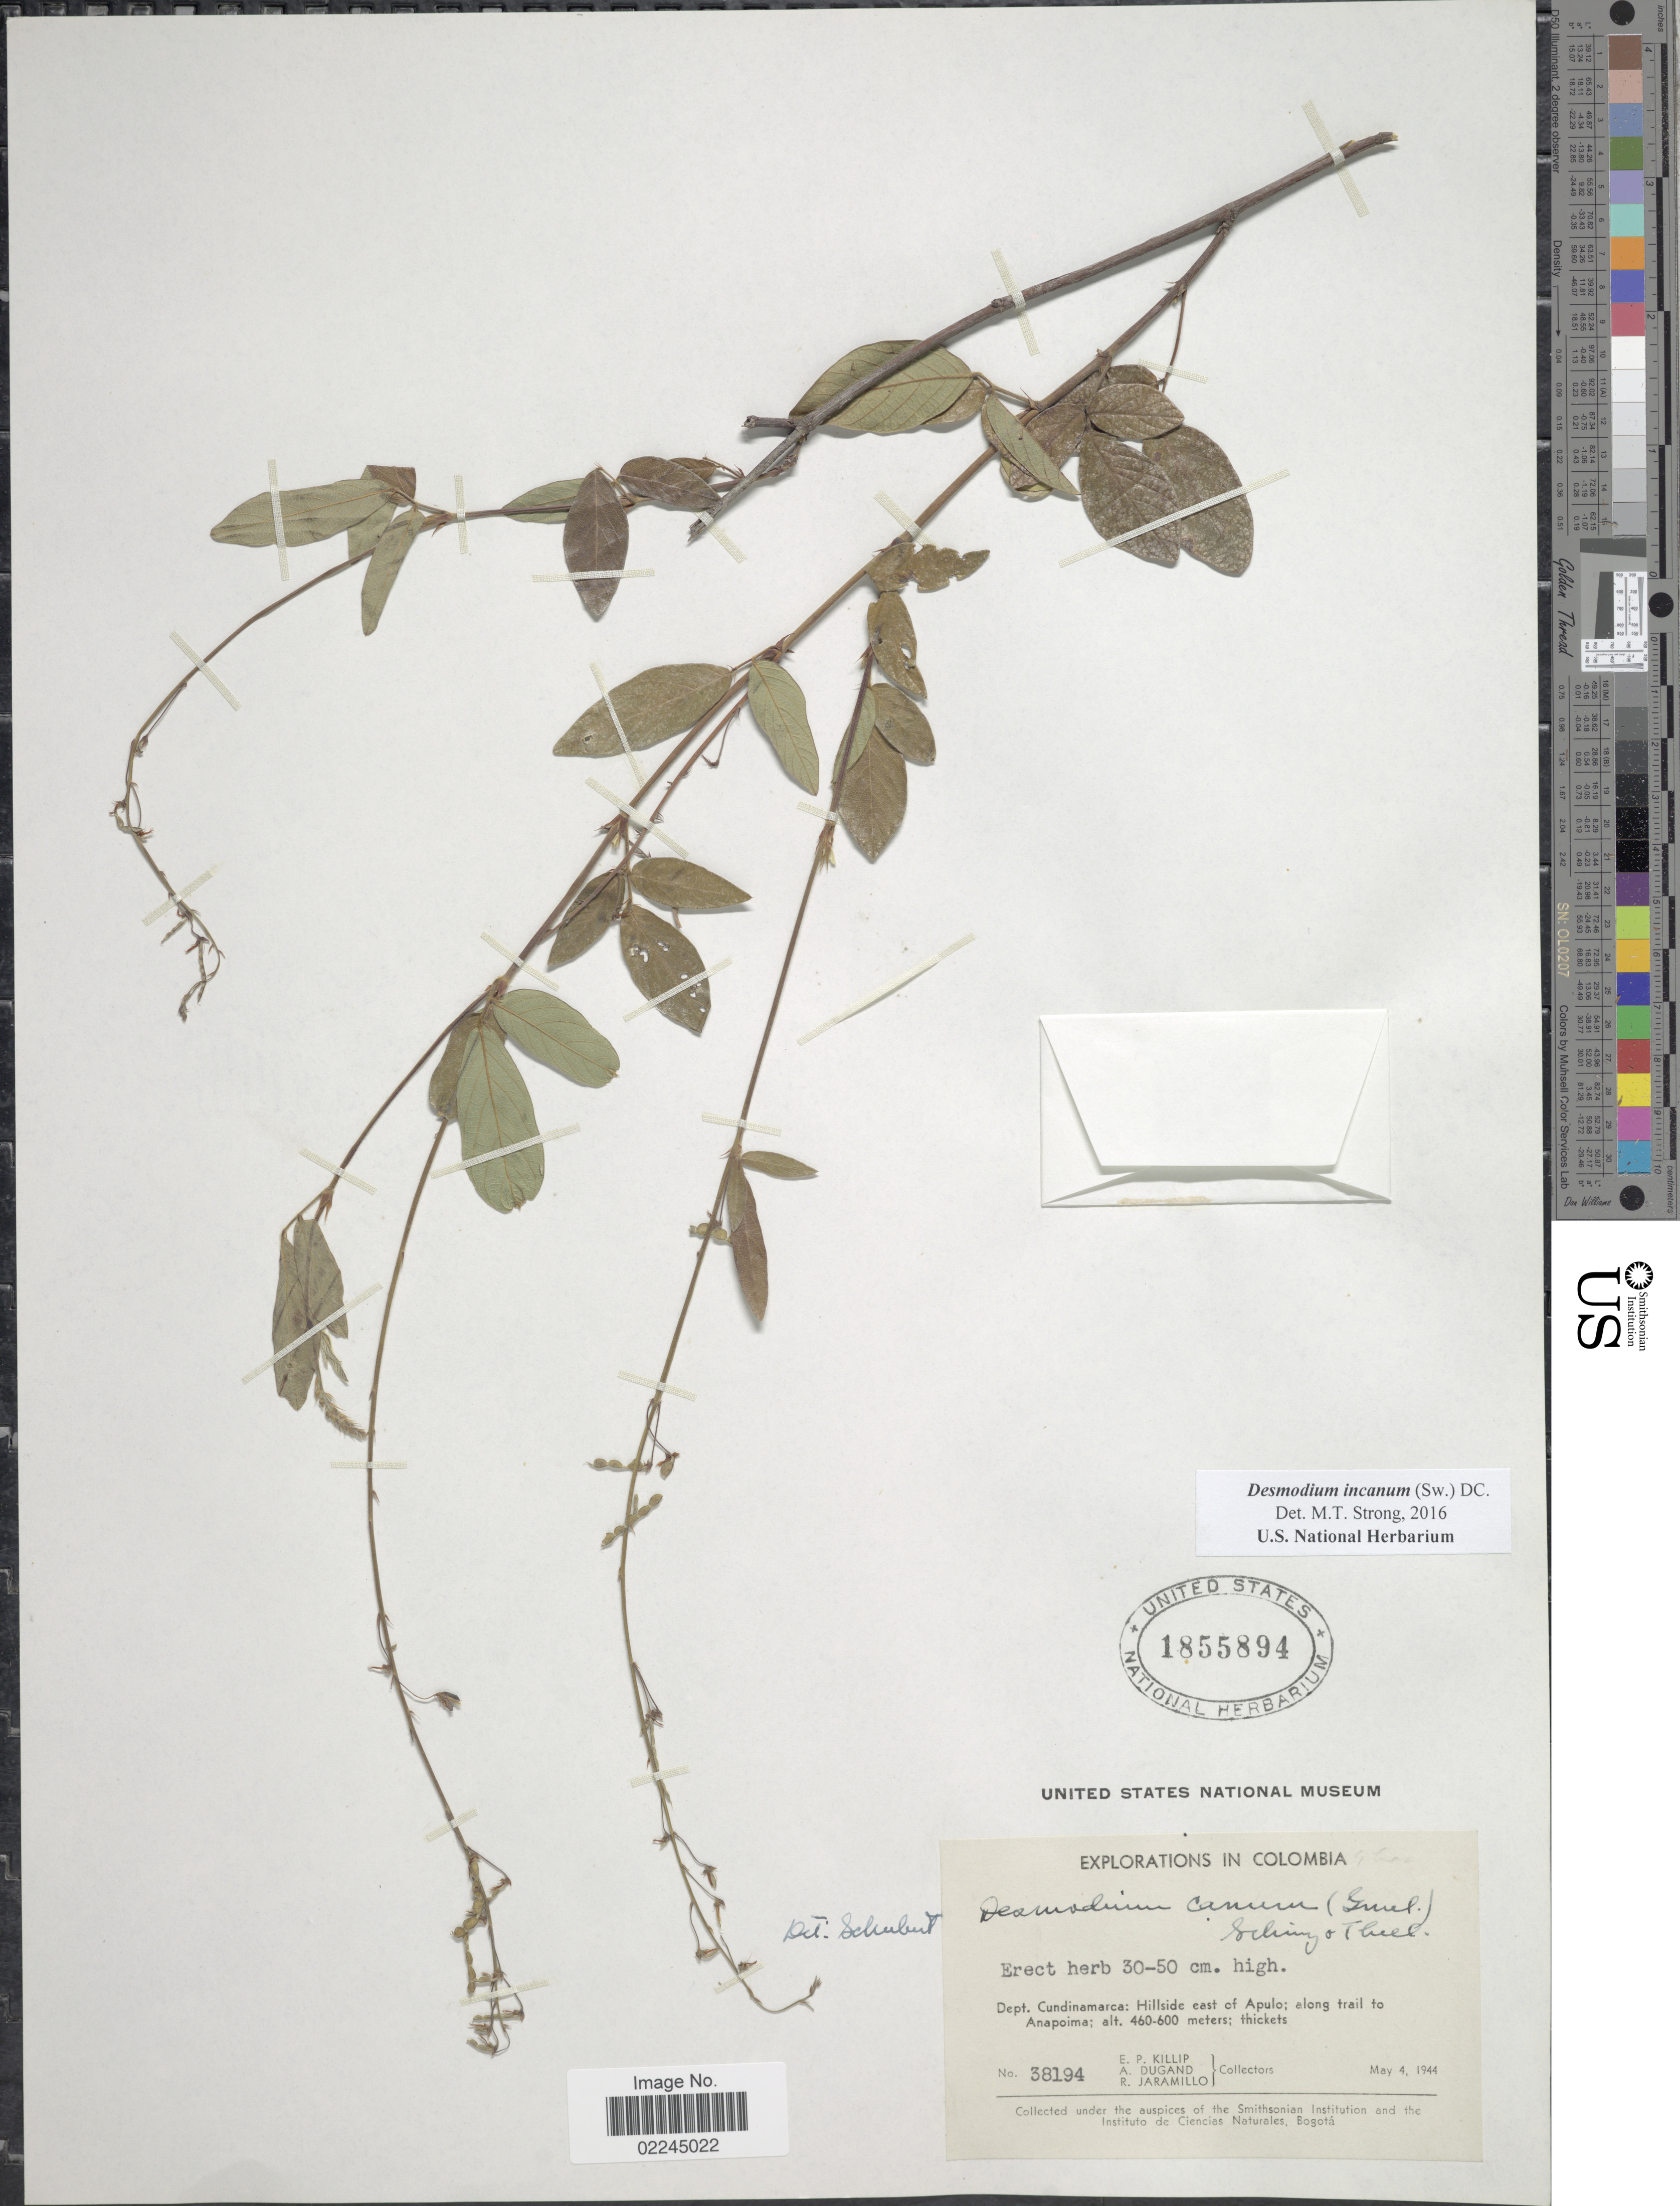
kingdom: Plantae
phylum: Tracheophyta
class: Magnoliopsida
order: Fabales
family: Fabaceae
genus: Desmodium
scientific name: Desmodium incanum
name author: (Sw.) DC.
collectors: E. P. Killip, A. Dugand & R. Jaramillo M.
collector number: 38194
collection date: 1944-05-04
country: Colombia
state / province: Cundinamarca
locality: Hillside east of Apulo, along trail to Anapoima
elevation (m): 460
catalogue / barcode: US 1855894